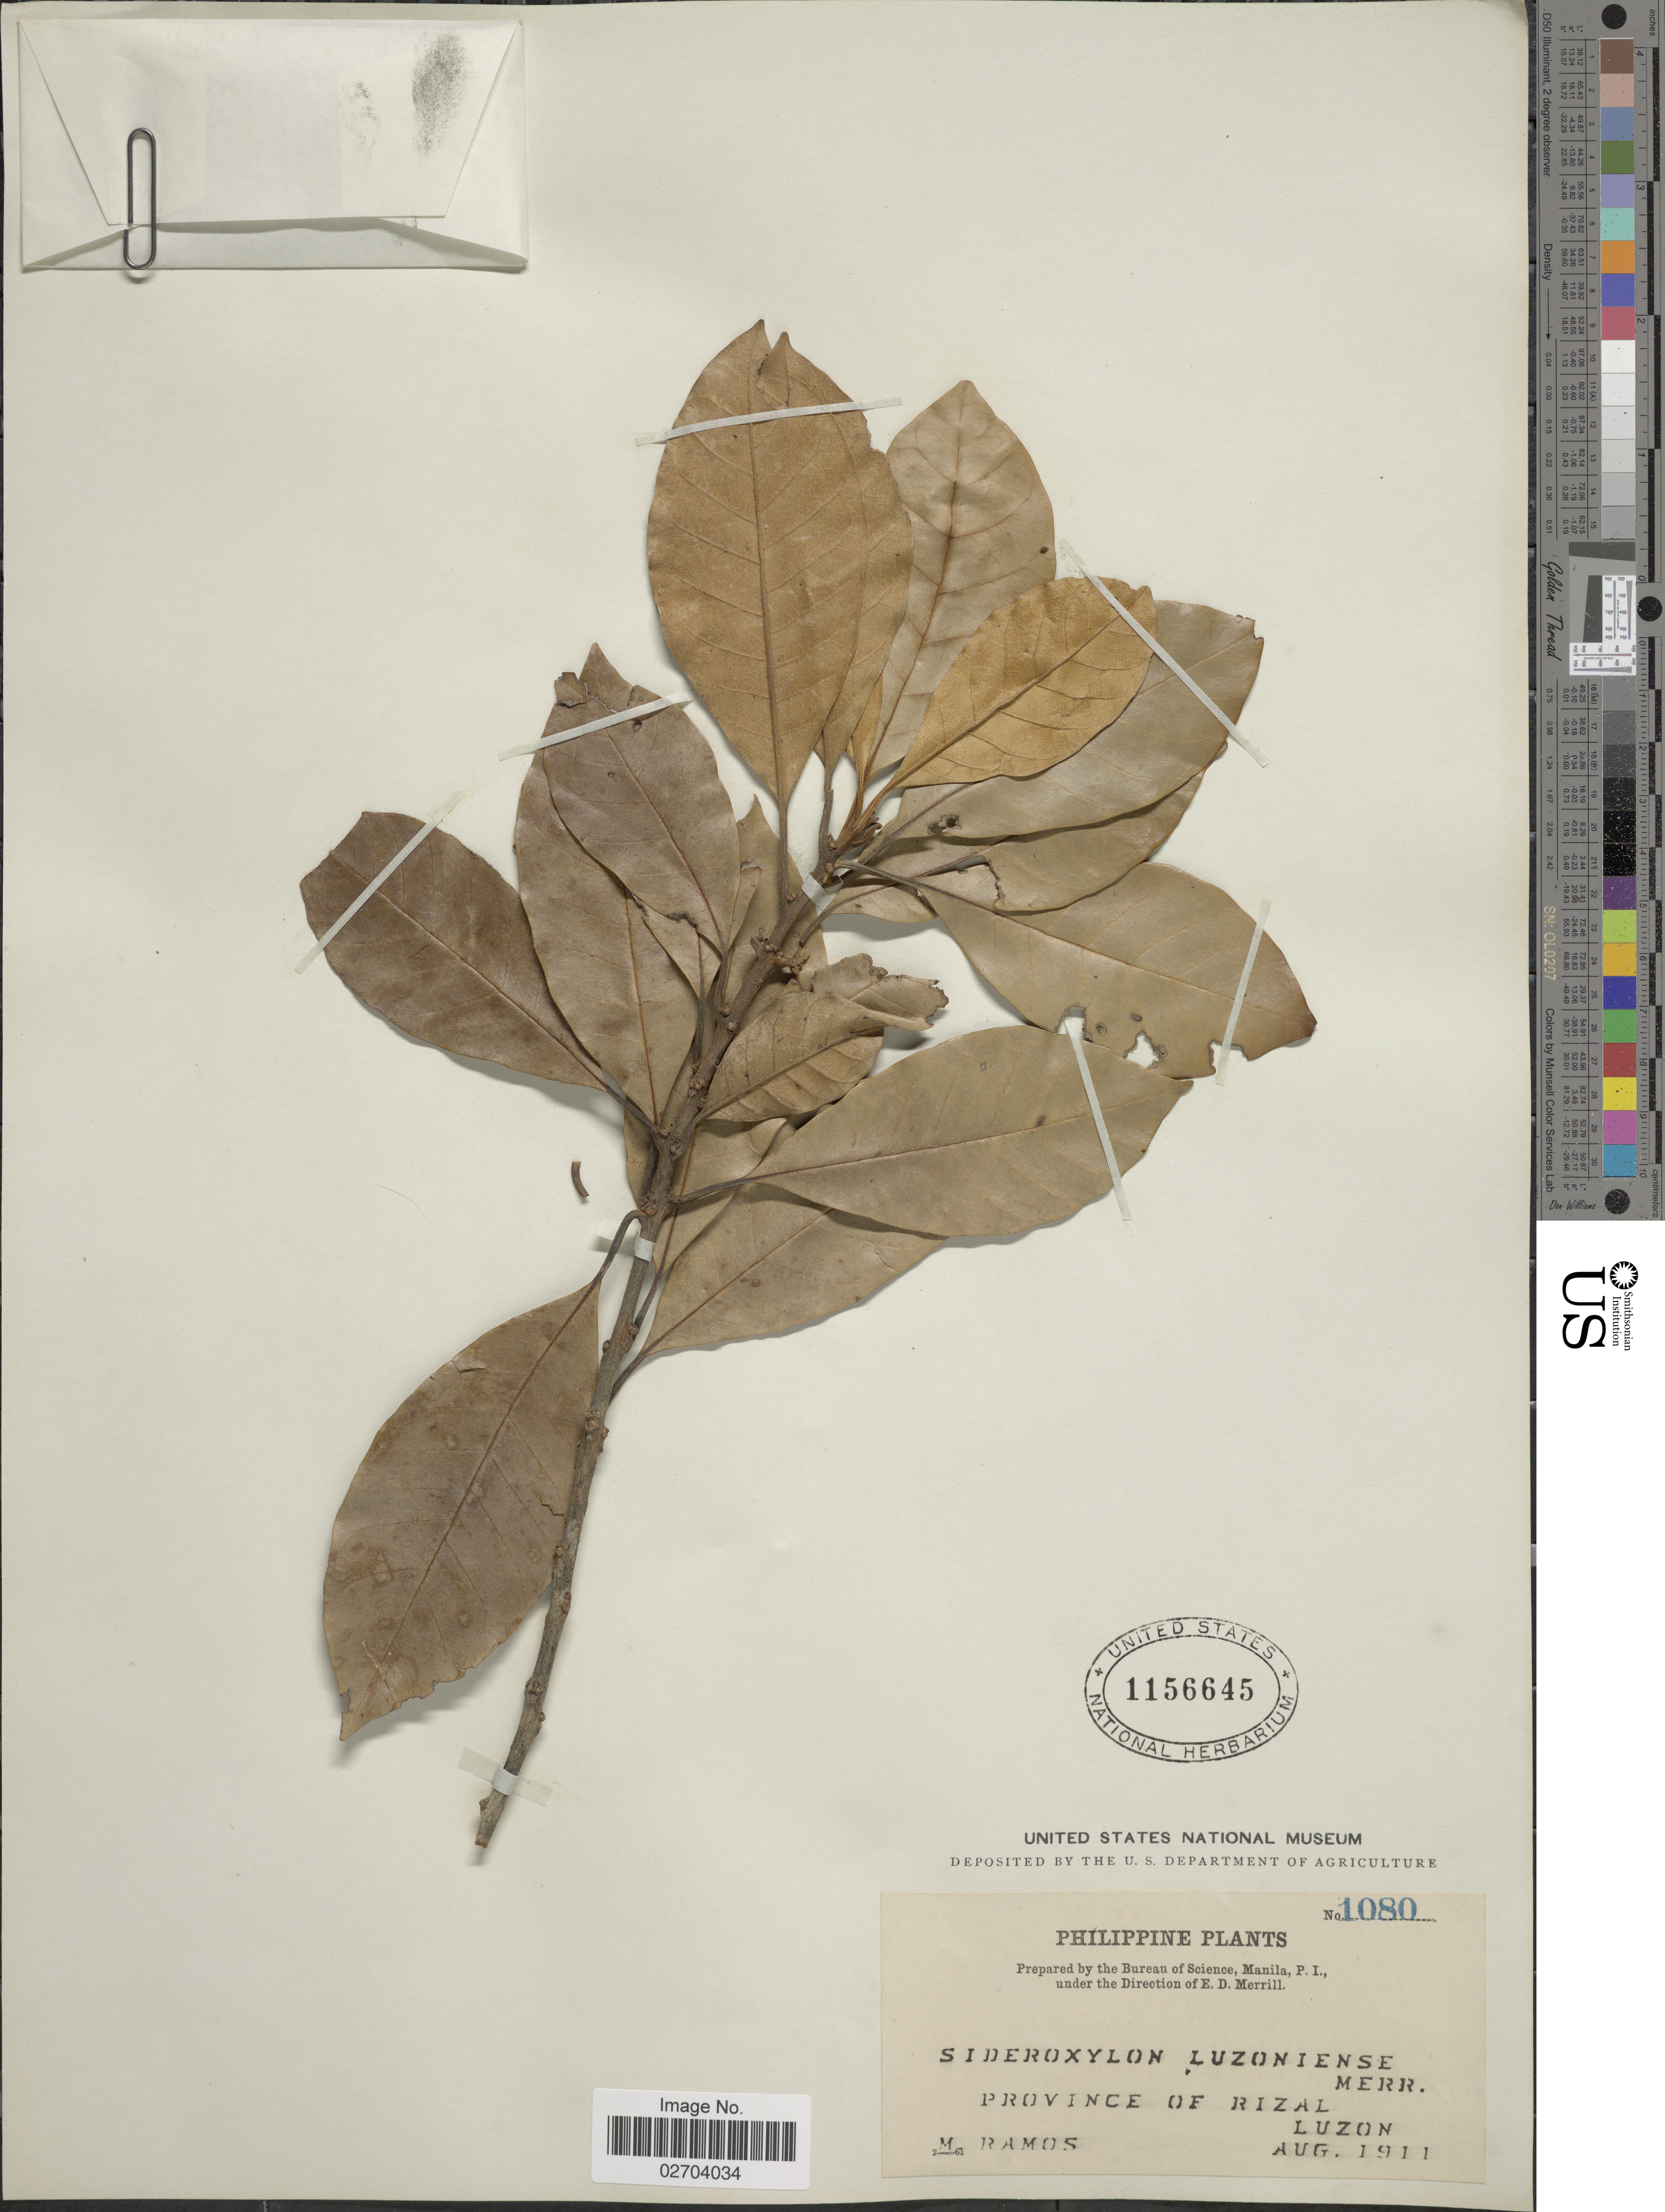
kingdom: Plantae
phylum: Tracheophyta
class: Magnoliopsida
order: Ericales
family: Sapotaceae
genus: Sideroxylon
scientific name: Sideroxylon luzoniense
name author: Merr.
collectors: M. Ramos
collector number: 1080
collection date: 1911-08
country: Philippines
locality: Province of Rizal. Luzon.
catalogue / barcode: US 1156645